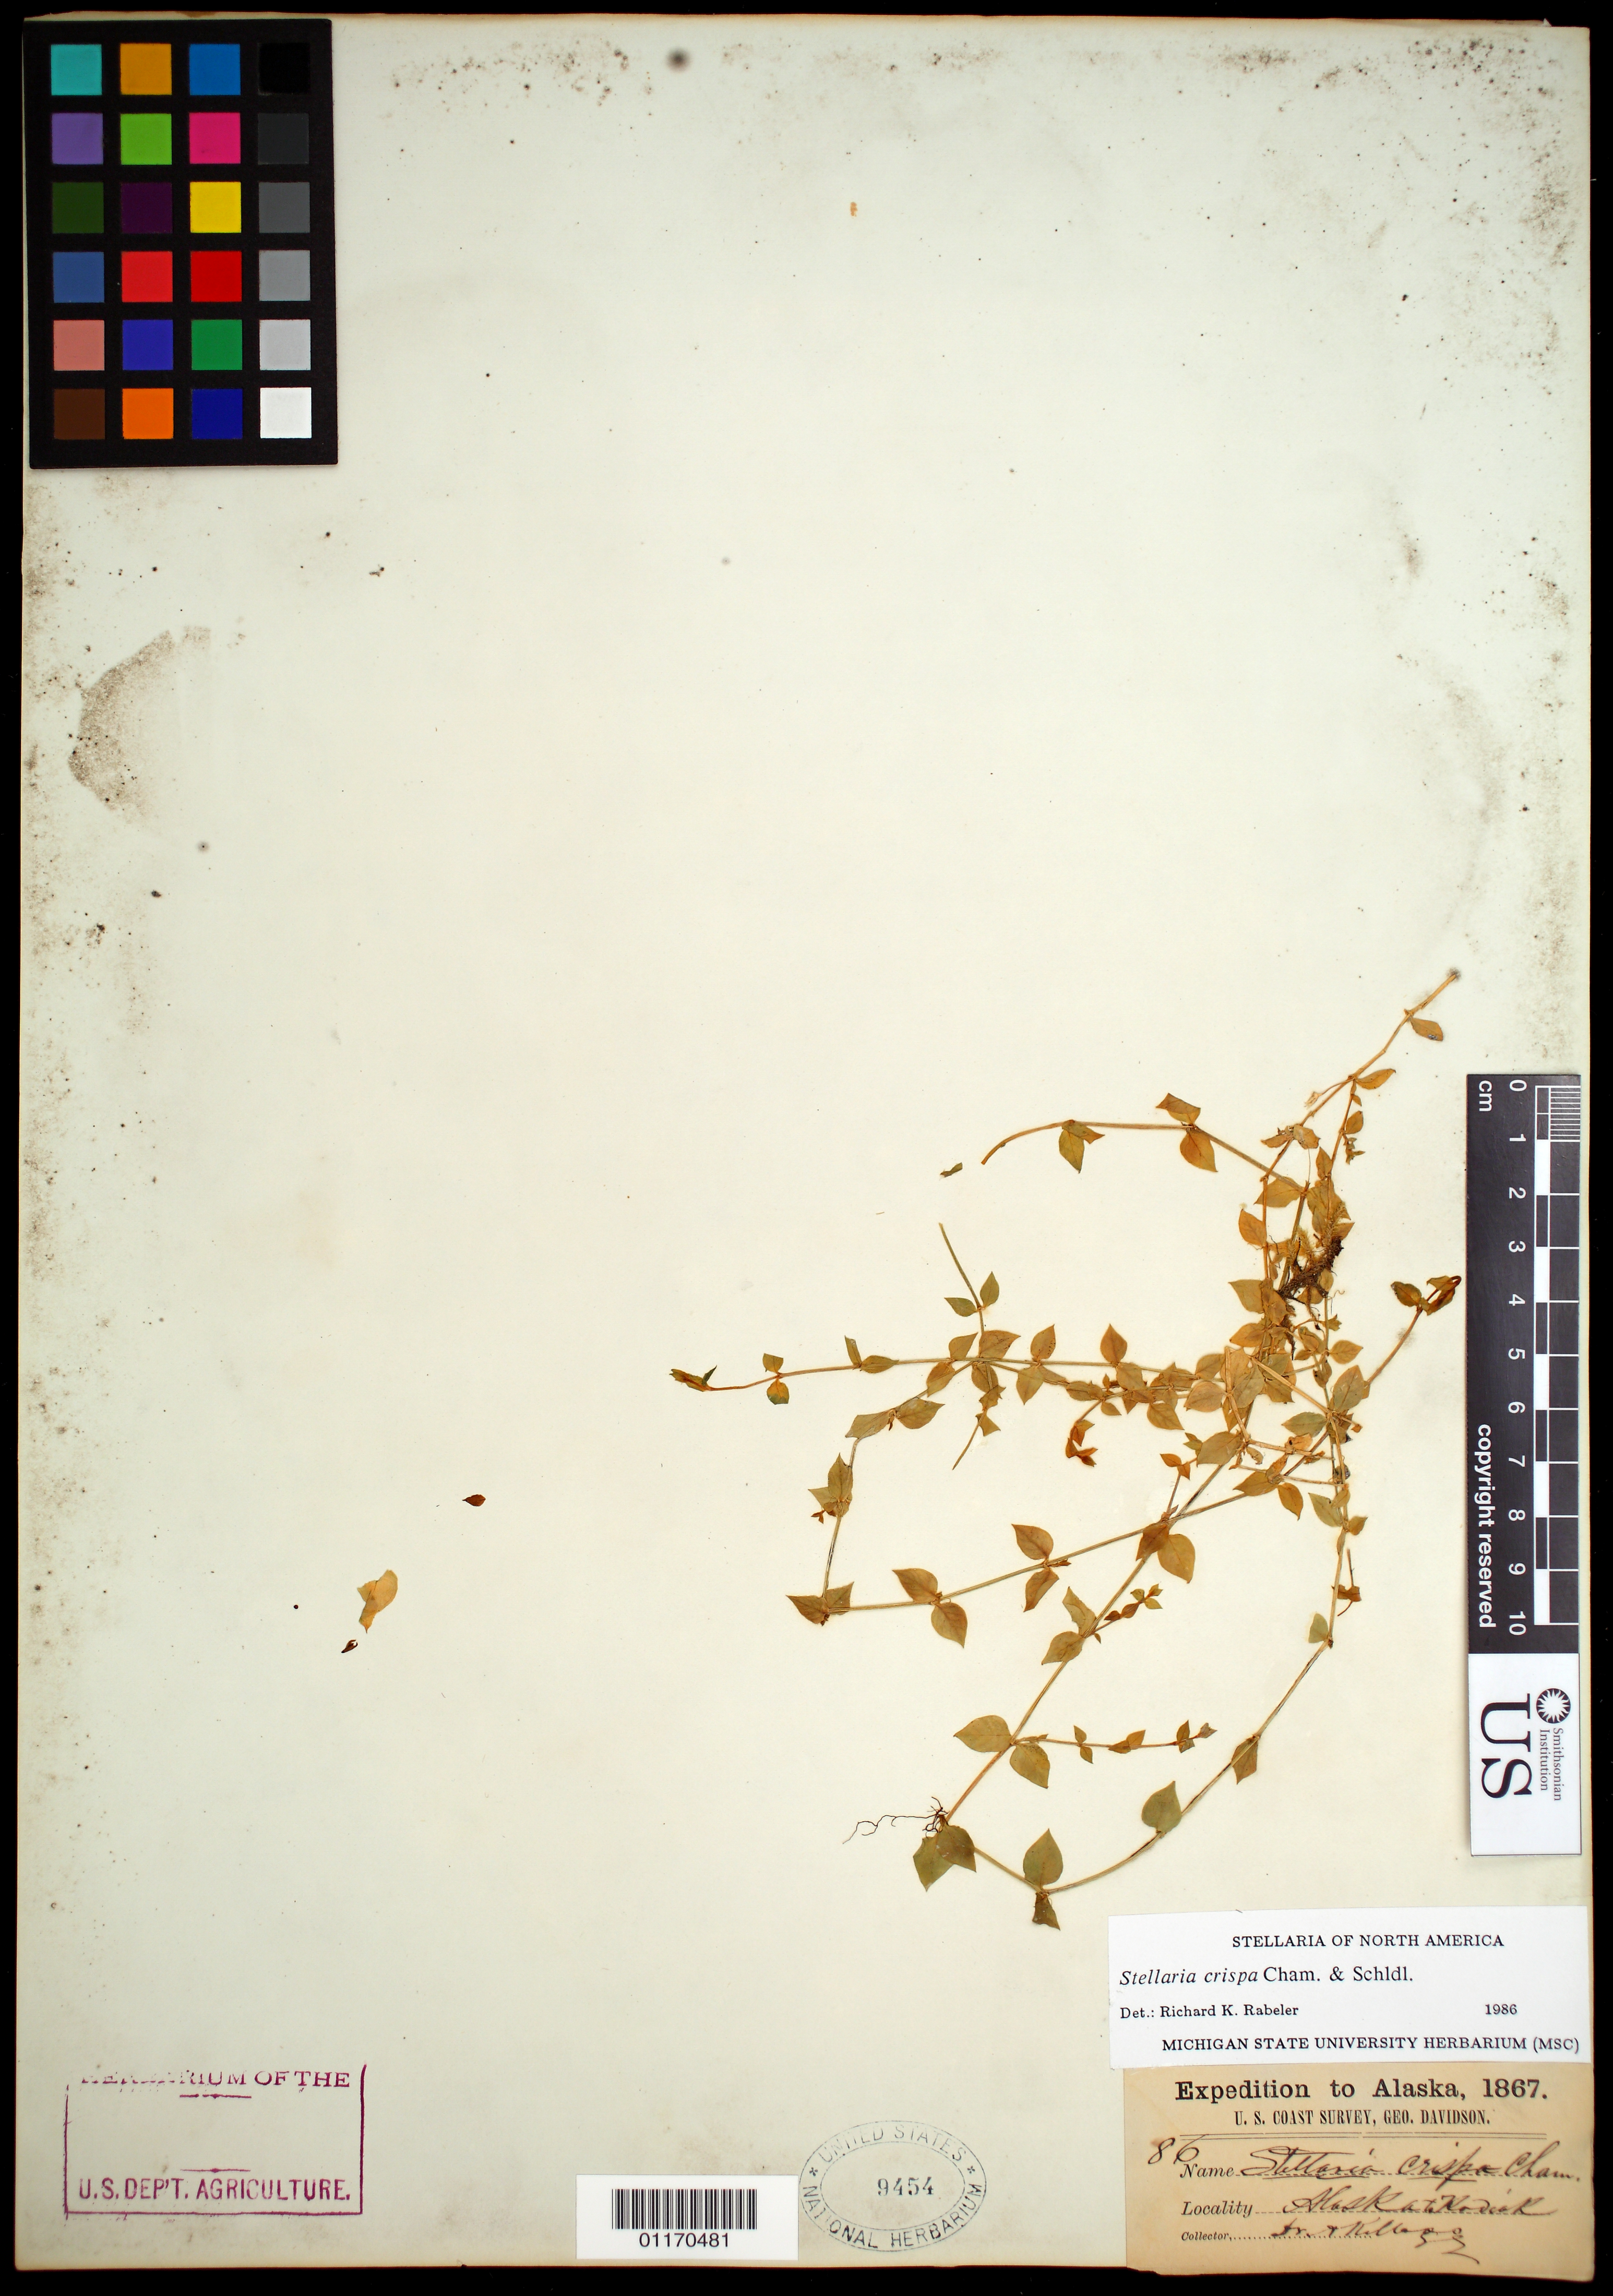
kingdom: Plantae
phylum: Tracheophyta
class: Magnoliopsida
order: Caryophyllales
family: Caryophyllaceae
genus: Stellaria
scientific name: Stellaria crispa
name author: Cham. & Schltdl.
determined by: Rabeler, R. K.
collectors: A. Kellogg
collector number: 86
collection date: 1867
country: United States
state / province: Alaska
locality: Kodiak.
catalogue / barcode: US 9454